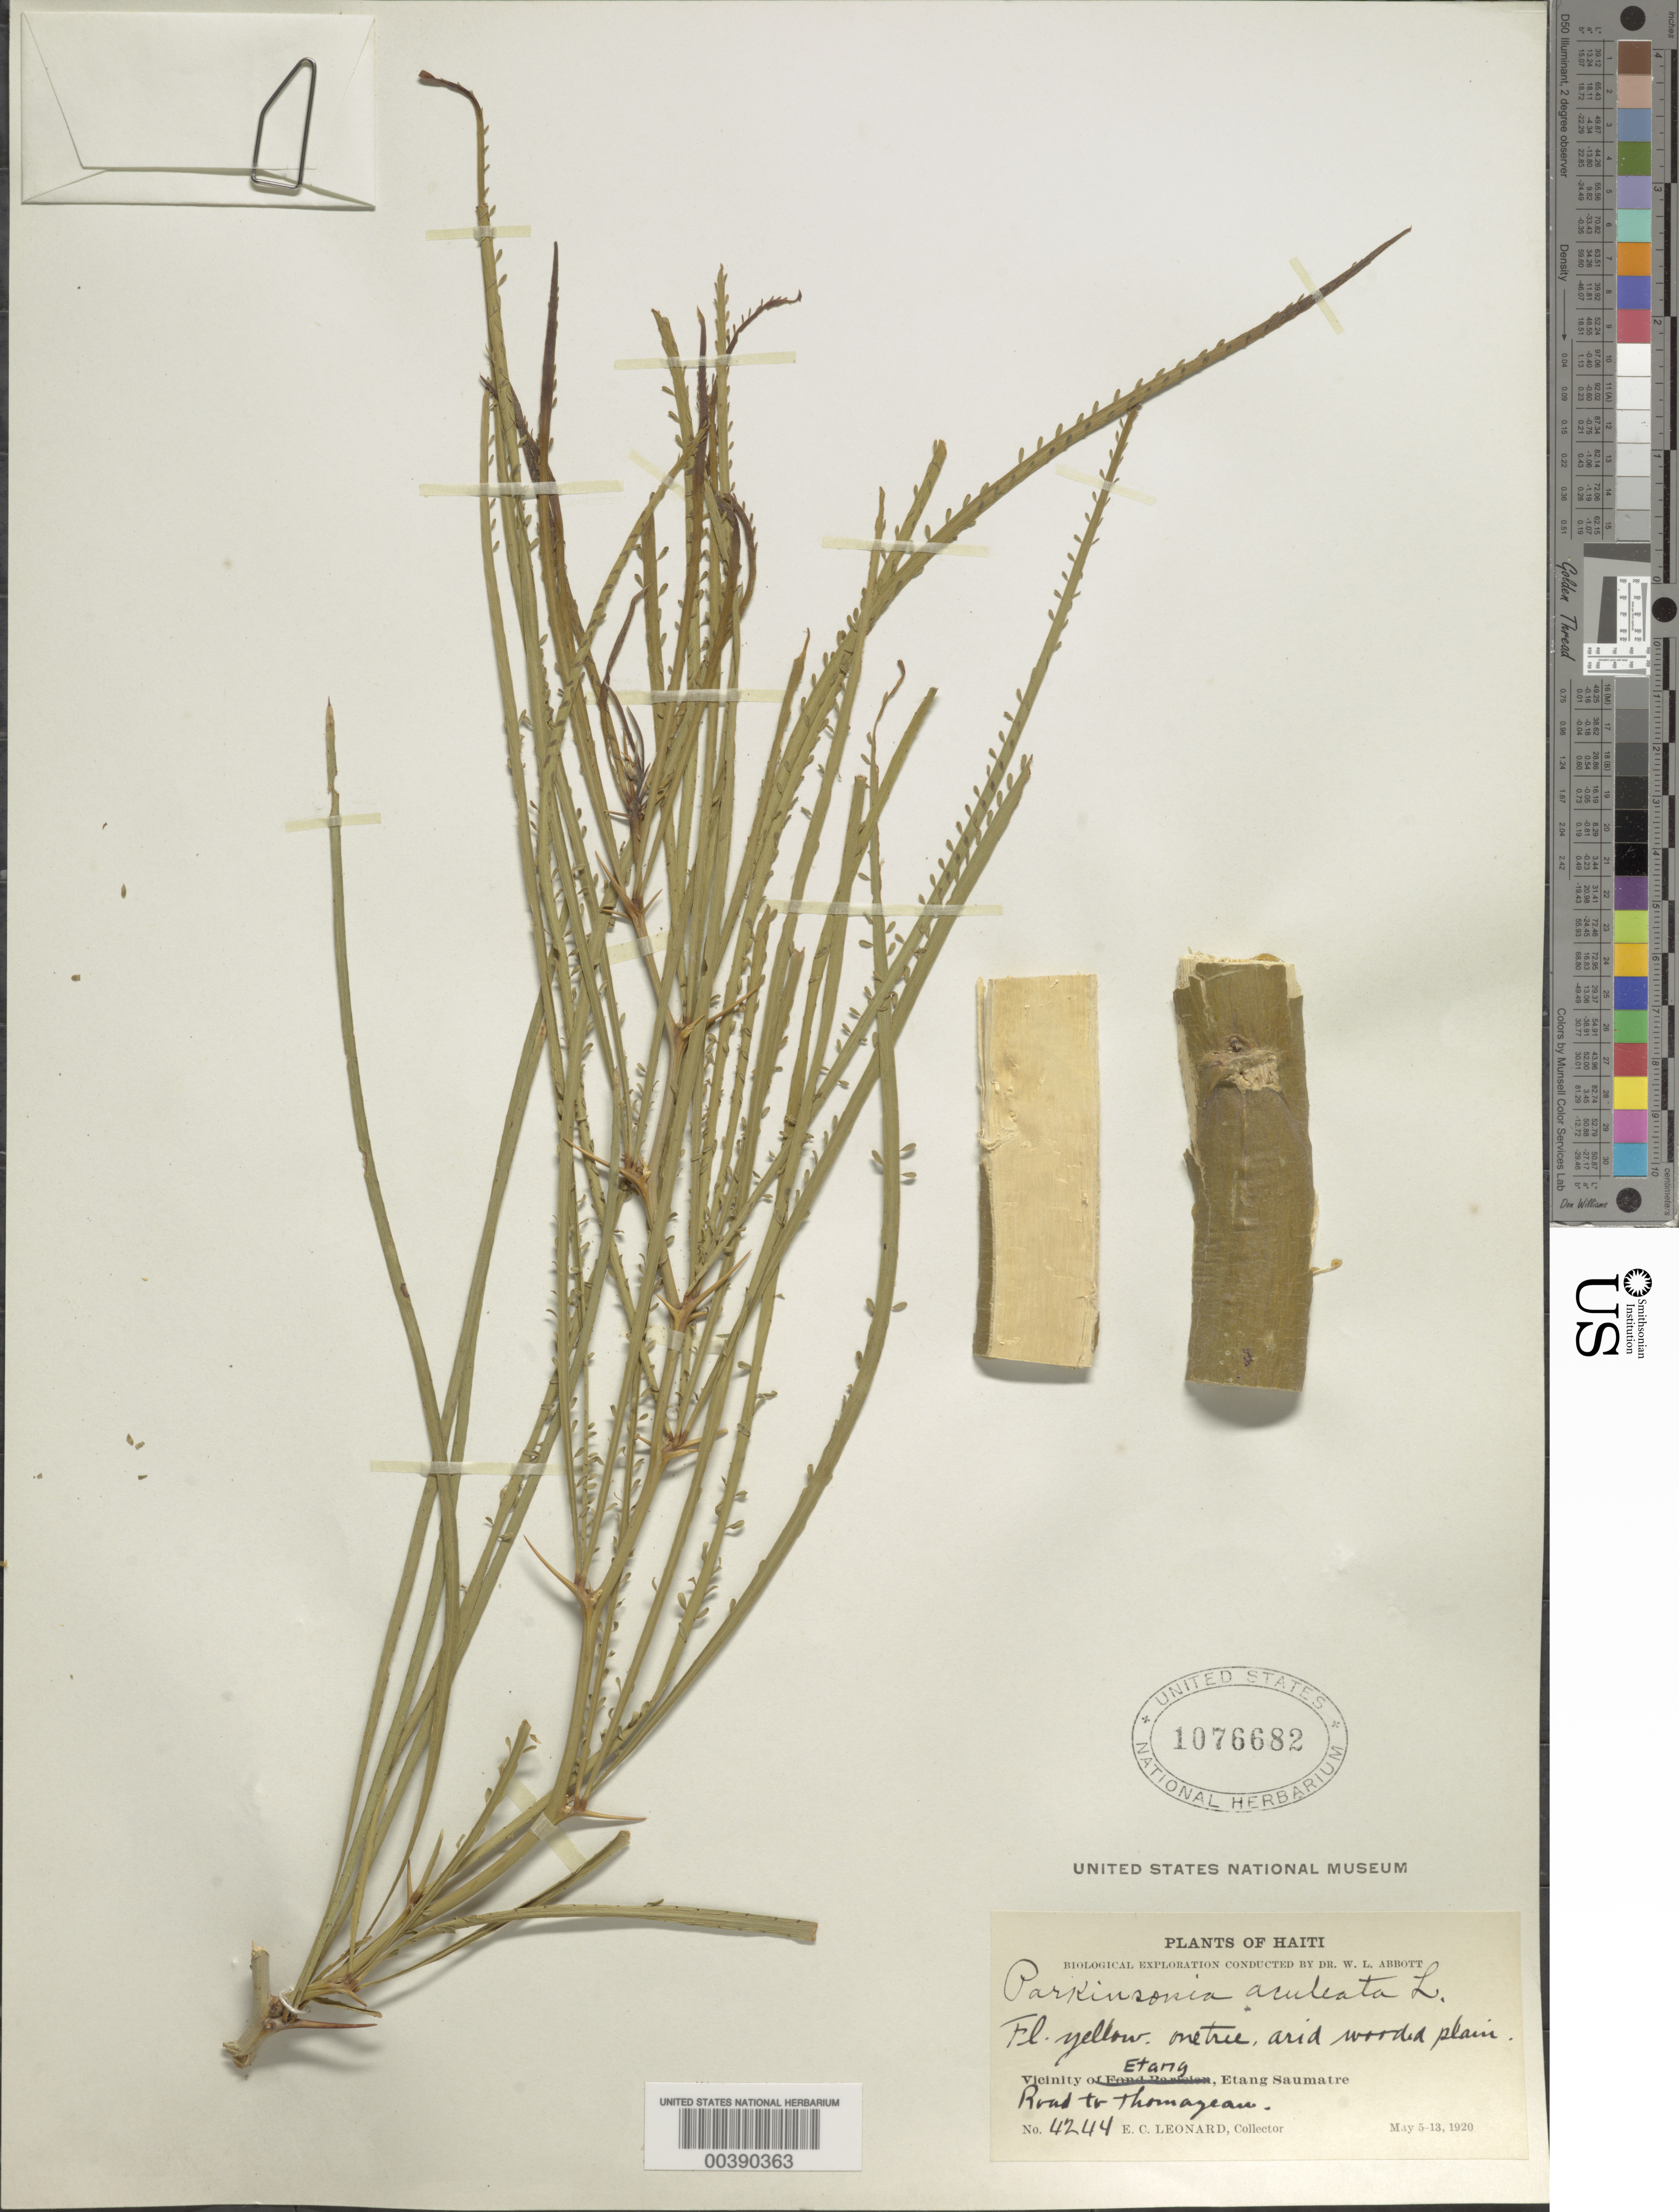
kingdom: Plantae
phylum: Tracheophyta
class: Magnoliopsida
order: Fabales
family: Fabaceae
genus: Parkinsonia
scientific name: Parkinsonia aculeata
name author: L.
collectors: E. C. Leonard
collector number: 4244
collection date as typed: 13 May 1920 to 17 May 1920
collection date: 1920-05-13/1920-05-17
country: Haiti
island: Hispaniola Island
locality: Vicinity of etang, etang saumatre; road to thomageau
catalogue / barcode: US 1076682